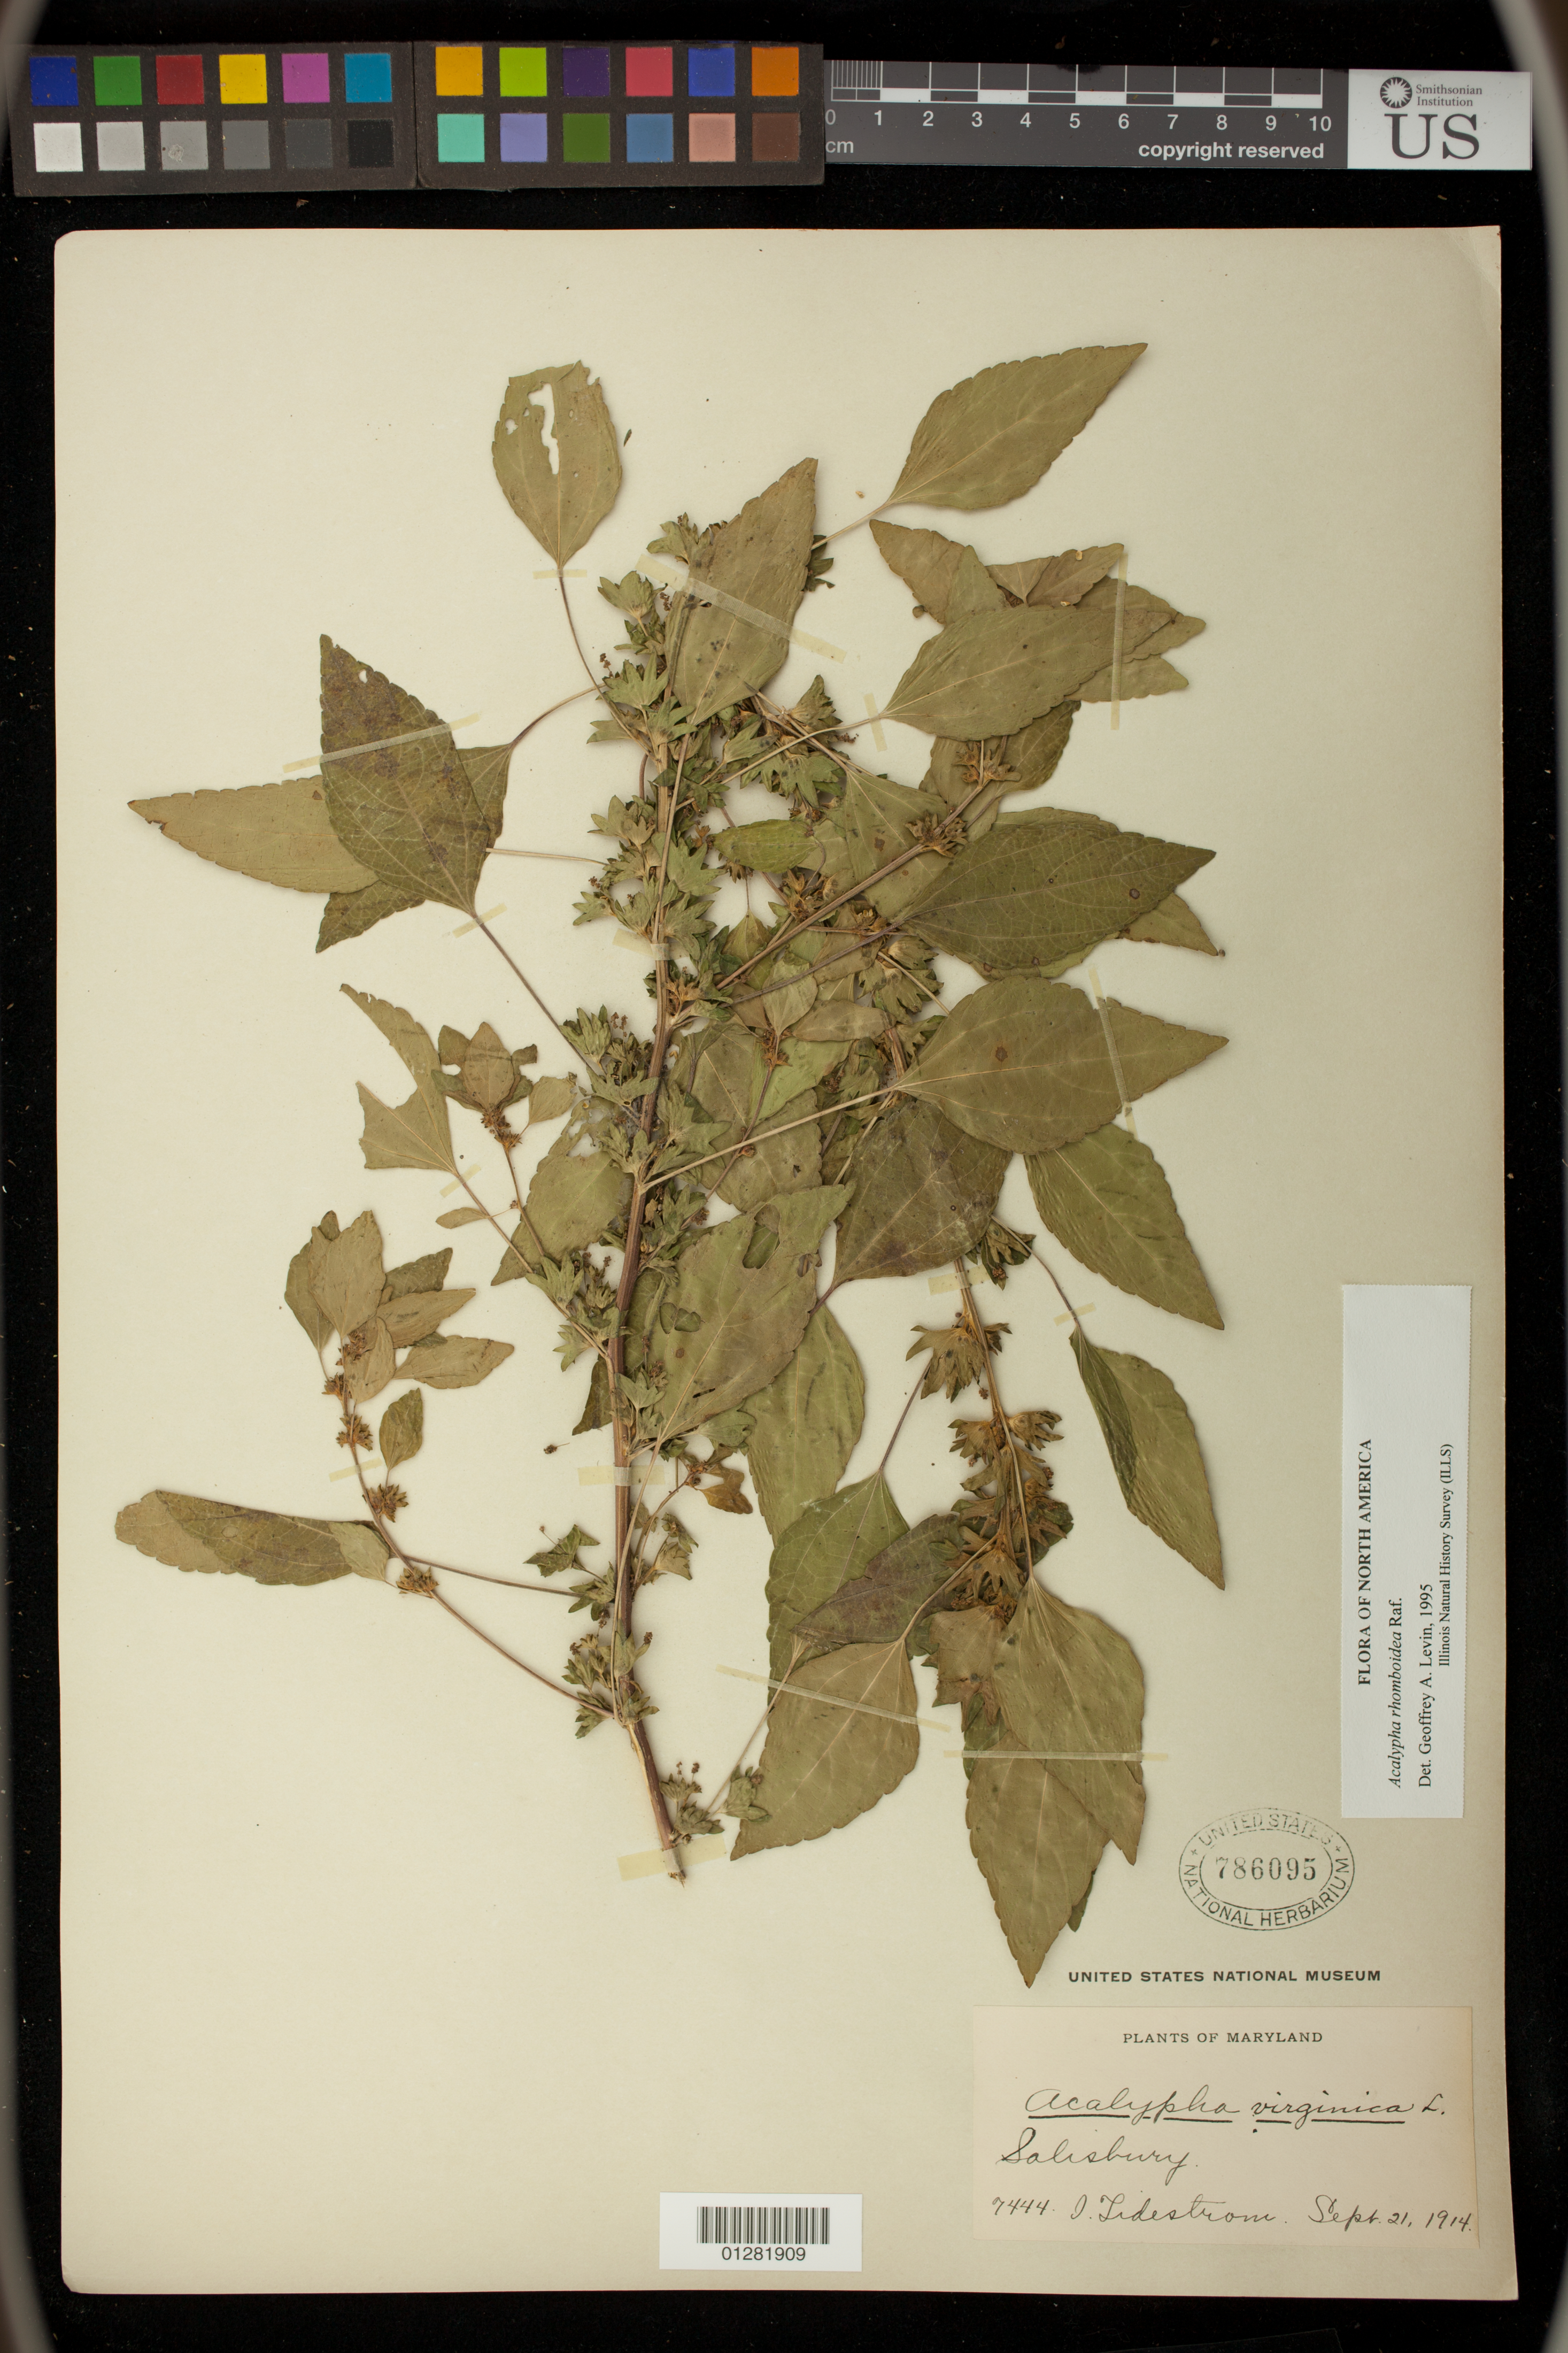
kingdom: Plantae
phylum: Tracheophyta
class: Magnoliopsida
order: Malpighiales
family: Euphorbiaceae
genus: Acalypha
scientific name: Acalypha rhomboidea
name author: Raf.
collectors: M. Tidestrom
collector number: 7444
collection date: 1914-09-21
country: United States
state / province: Maryland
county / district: Wicomico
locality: Salisbury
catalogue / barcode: US 786095